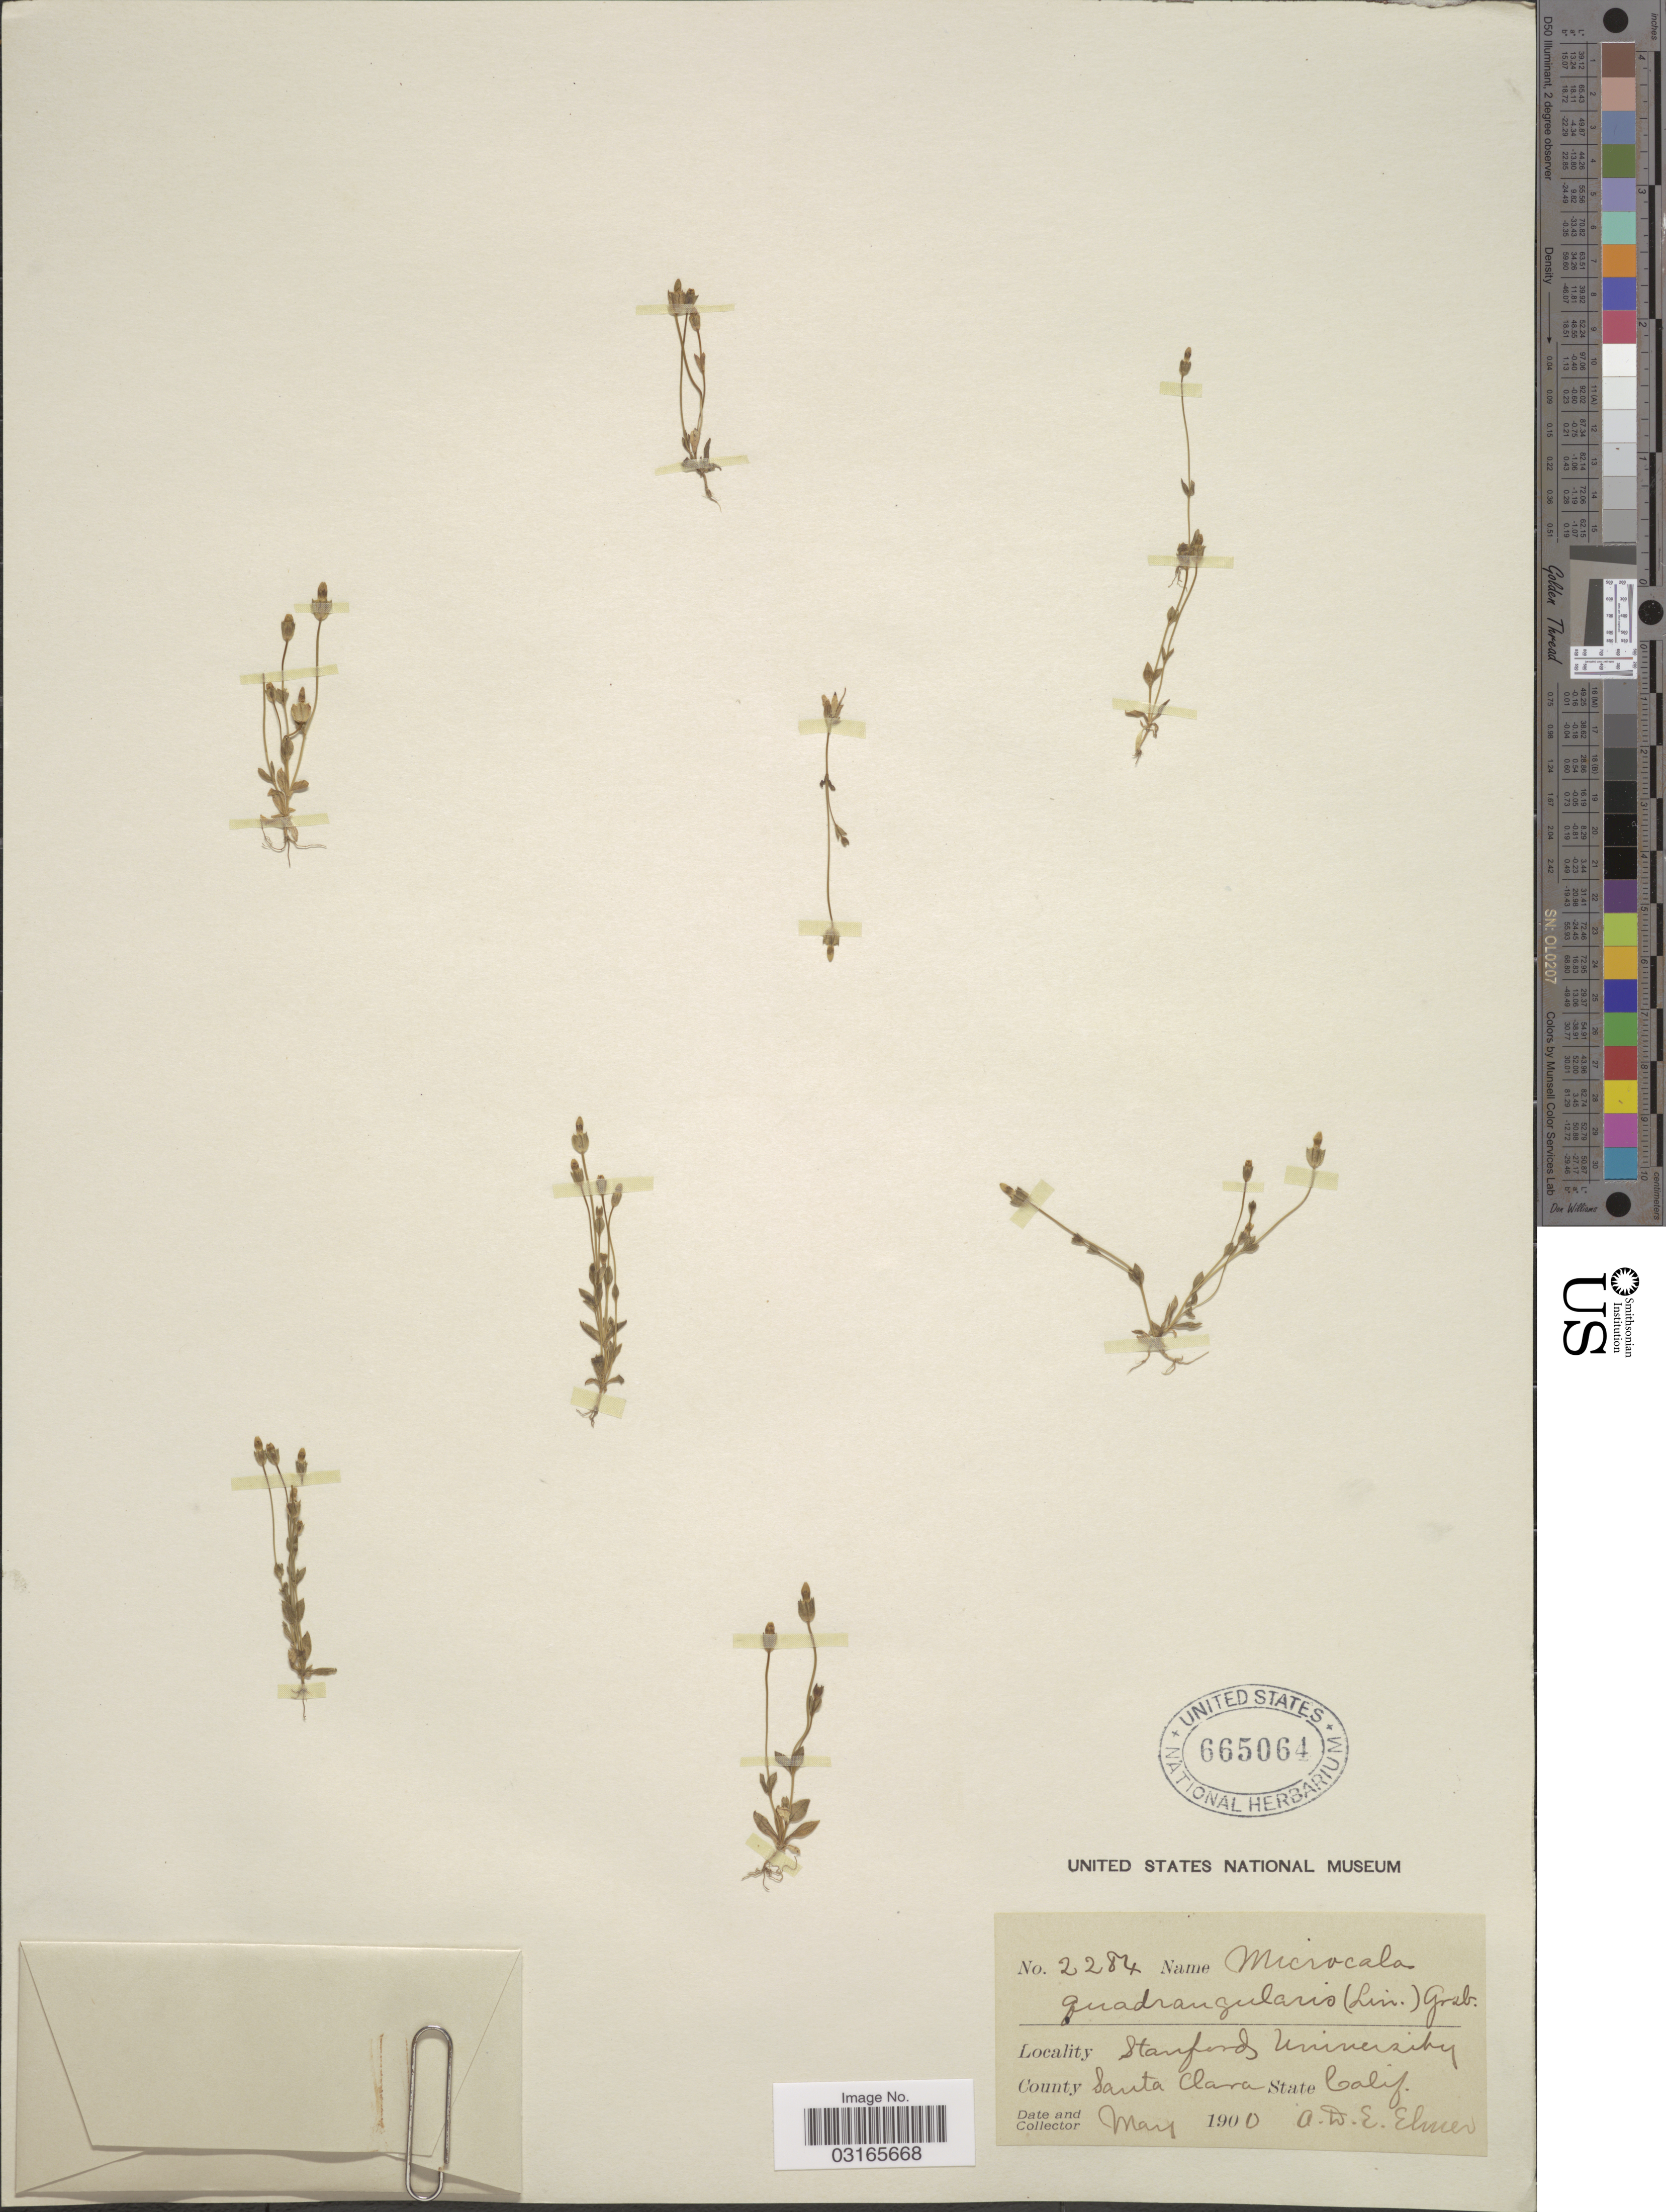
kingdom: Plantae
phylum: Tracheophyta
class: Magnoliopsida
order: Gentianales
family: Gentianaceae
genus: Microcala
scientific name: Microcala quadrangularis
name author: (Dombey ex Lam.) Griseb.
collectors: A. D. E. Elmer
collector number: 2284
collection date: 1900-05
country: United States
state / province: California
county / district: Santa Clara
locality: Stanford University. County Santa Clara.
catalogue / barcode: US 665064